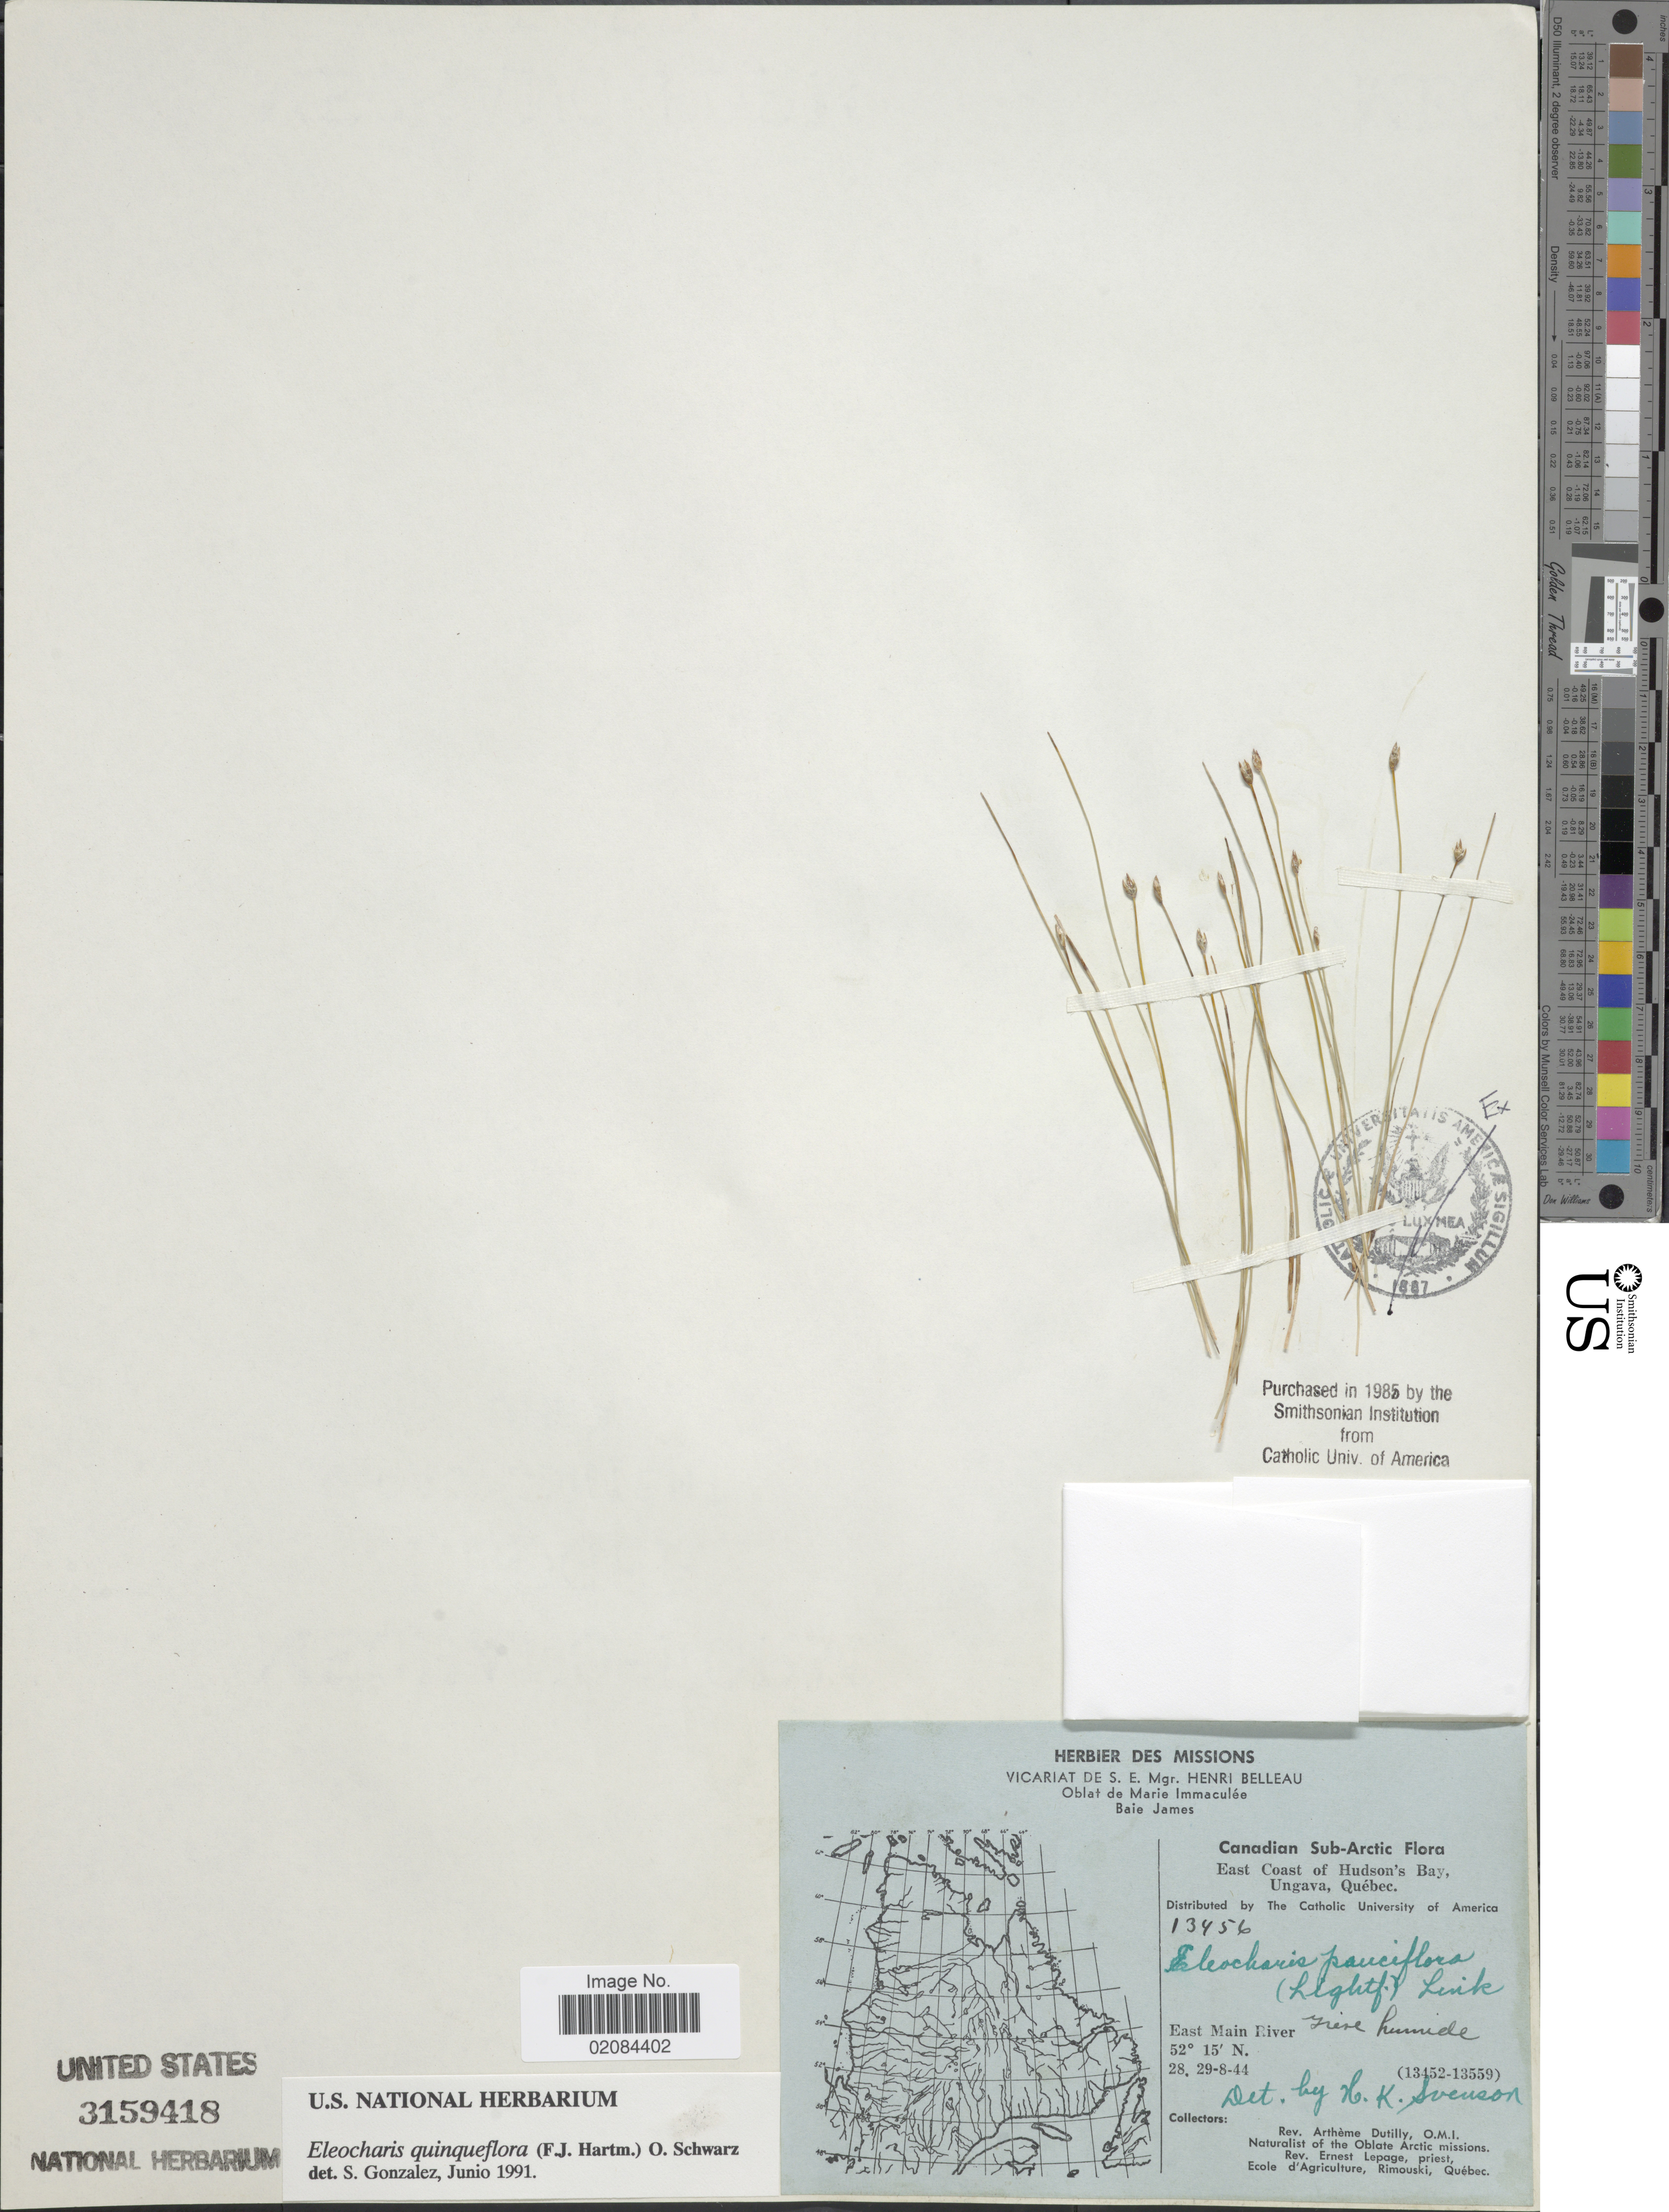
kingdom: Plantae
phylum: Tracheophyta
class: Liliopsida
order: Poales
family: Cyperaceae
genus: Eleocharis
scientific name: Eleocharis quinqueflora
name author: (Hartmann) O. Schwarz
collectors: A. Dutilly & E. Lepage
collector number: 13456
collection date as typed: Transcribed d/m/y: 28/8/44 to 29/8/44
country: Canada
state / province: Quebec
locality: Sub-Arctic, East Coast of Hudson's Bay, Ungava, East Main River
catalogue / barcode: US 3159418